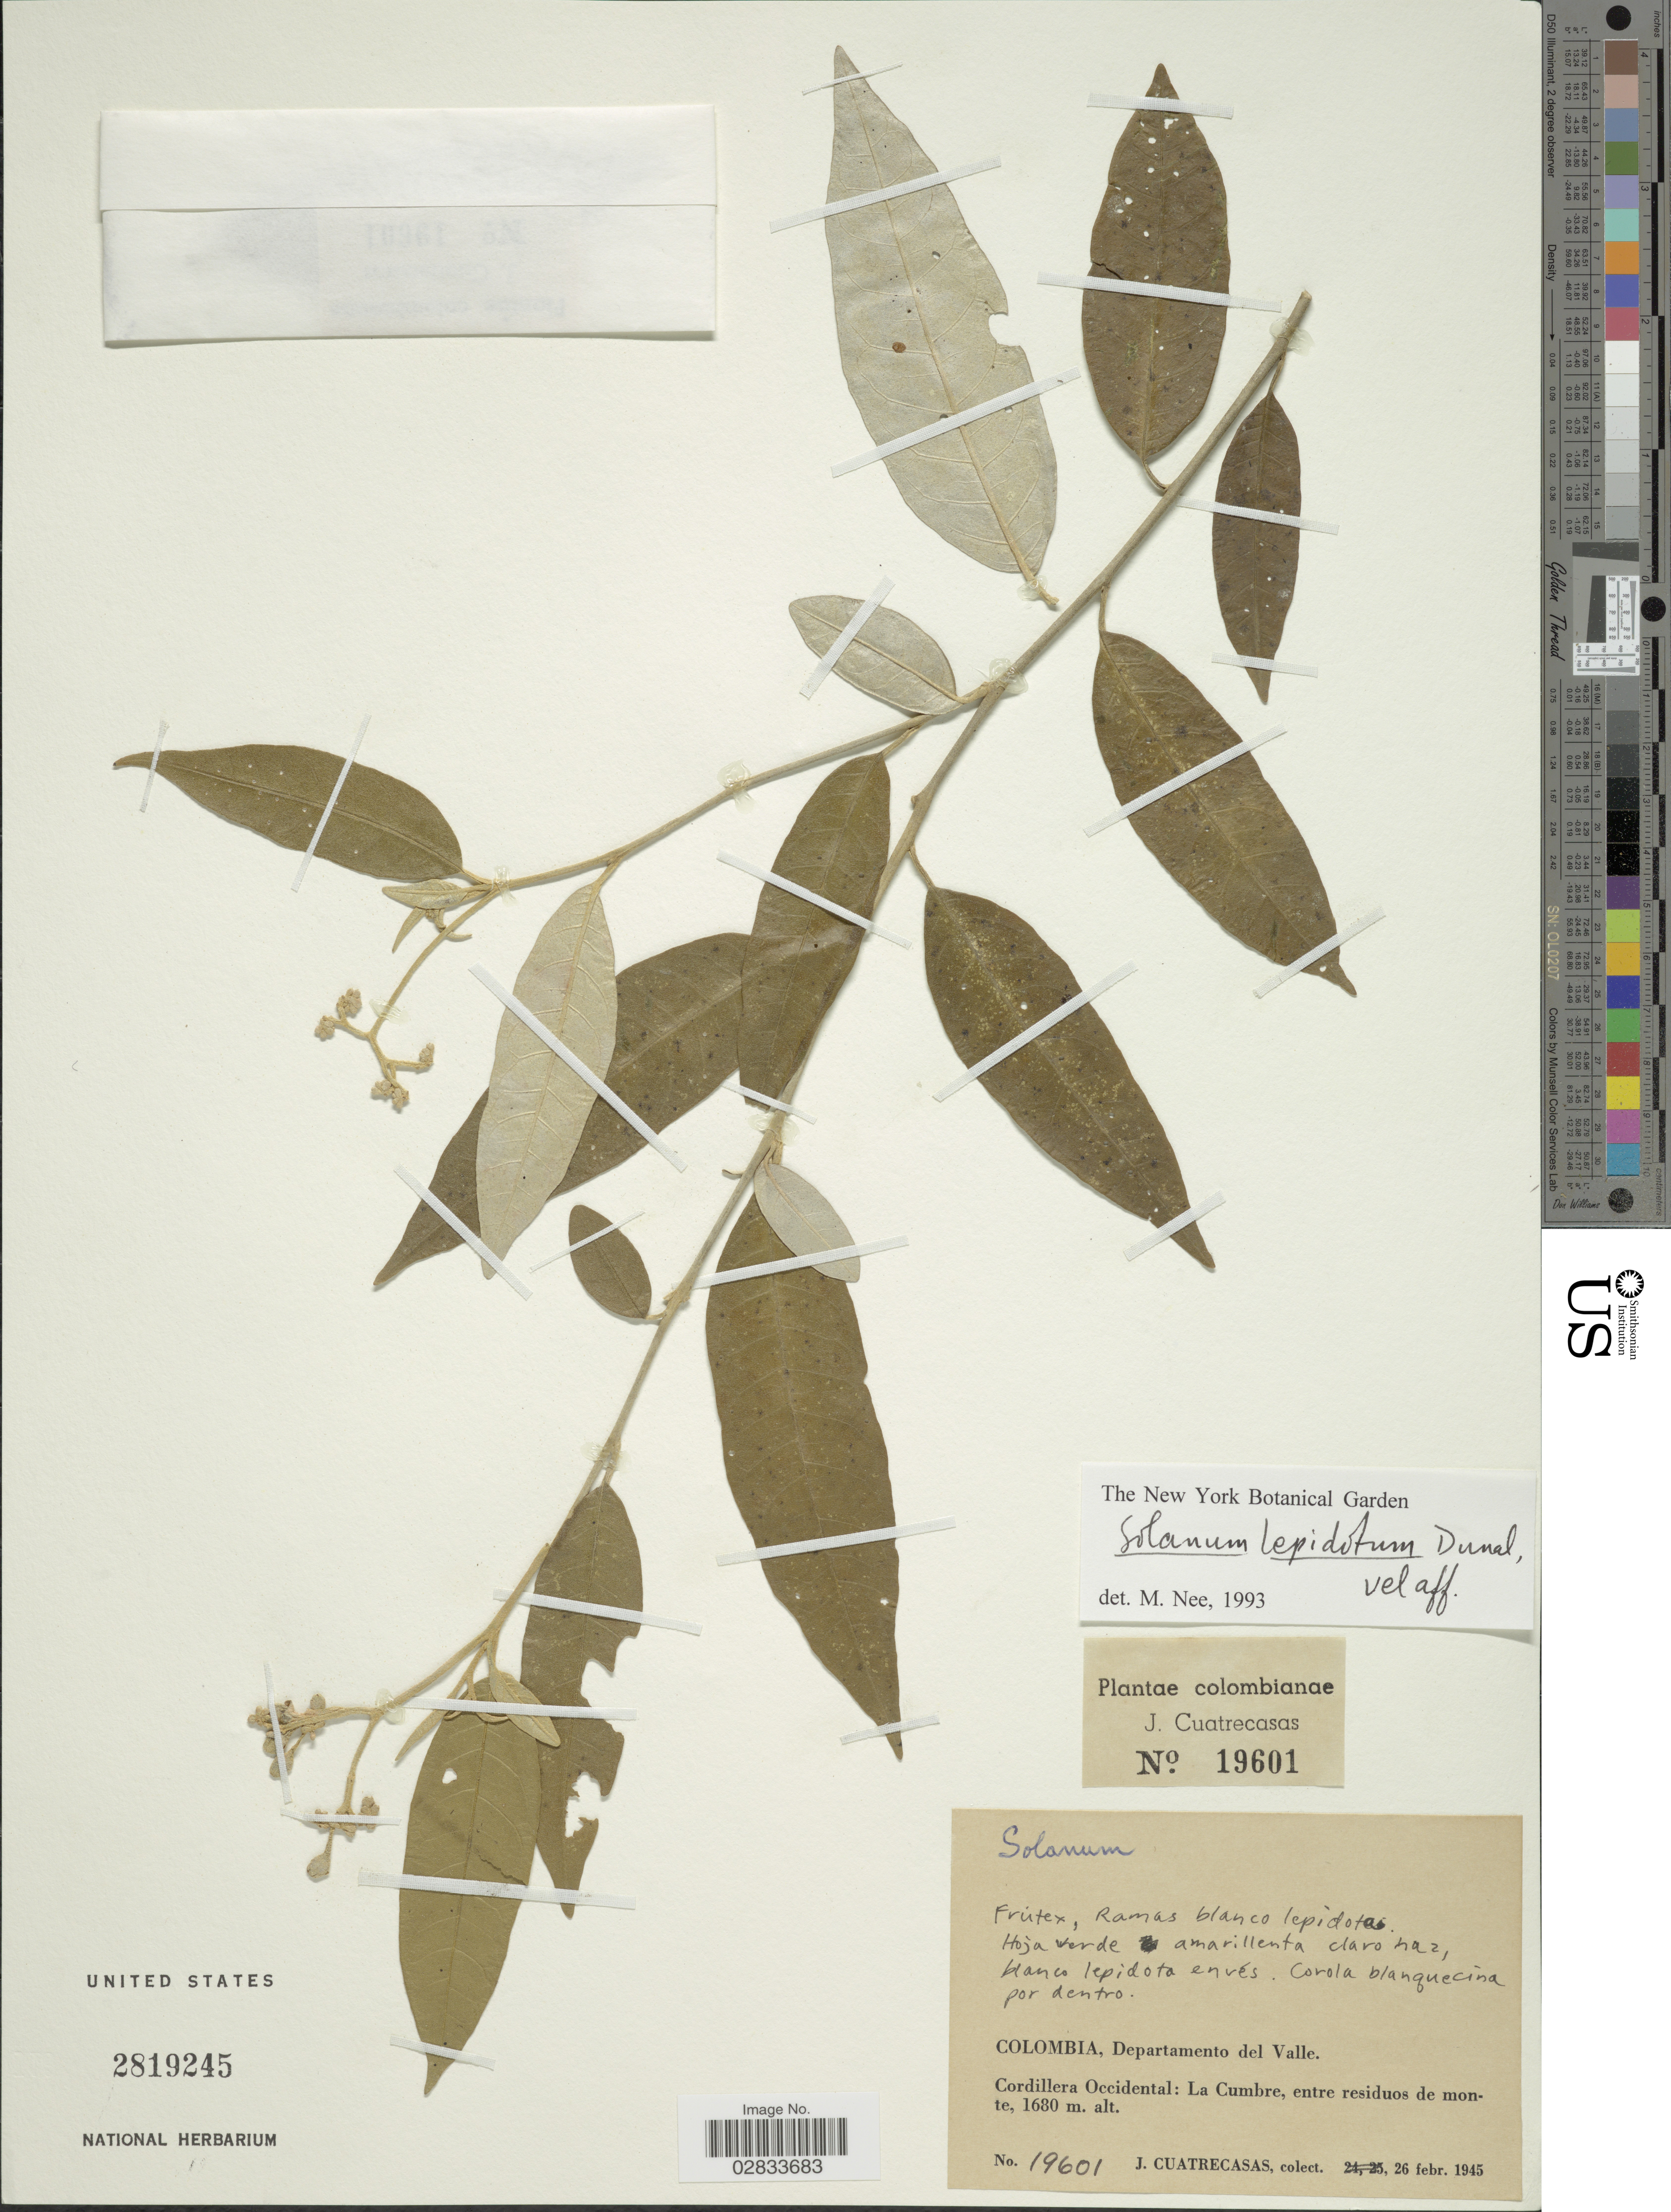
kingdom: Plantae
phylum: Tracheophyta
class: Magnoliopsida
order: Solanales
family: Solanaceae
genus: Solanum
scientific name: Solanum lepidotum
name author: Humb. & Bonpl. ex Dunal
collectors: J. Cuatrecasas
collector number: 19601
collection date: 1945-02-26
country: Colombia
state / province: Valle del Cauca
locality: Departamento del Valle, Cordillera Occidental: La Cumbre, entre residuos de monte.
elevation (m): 1680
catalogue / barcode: US 2819245